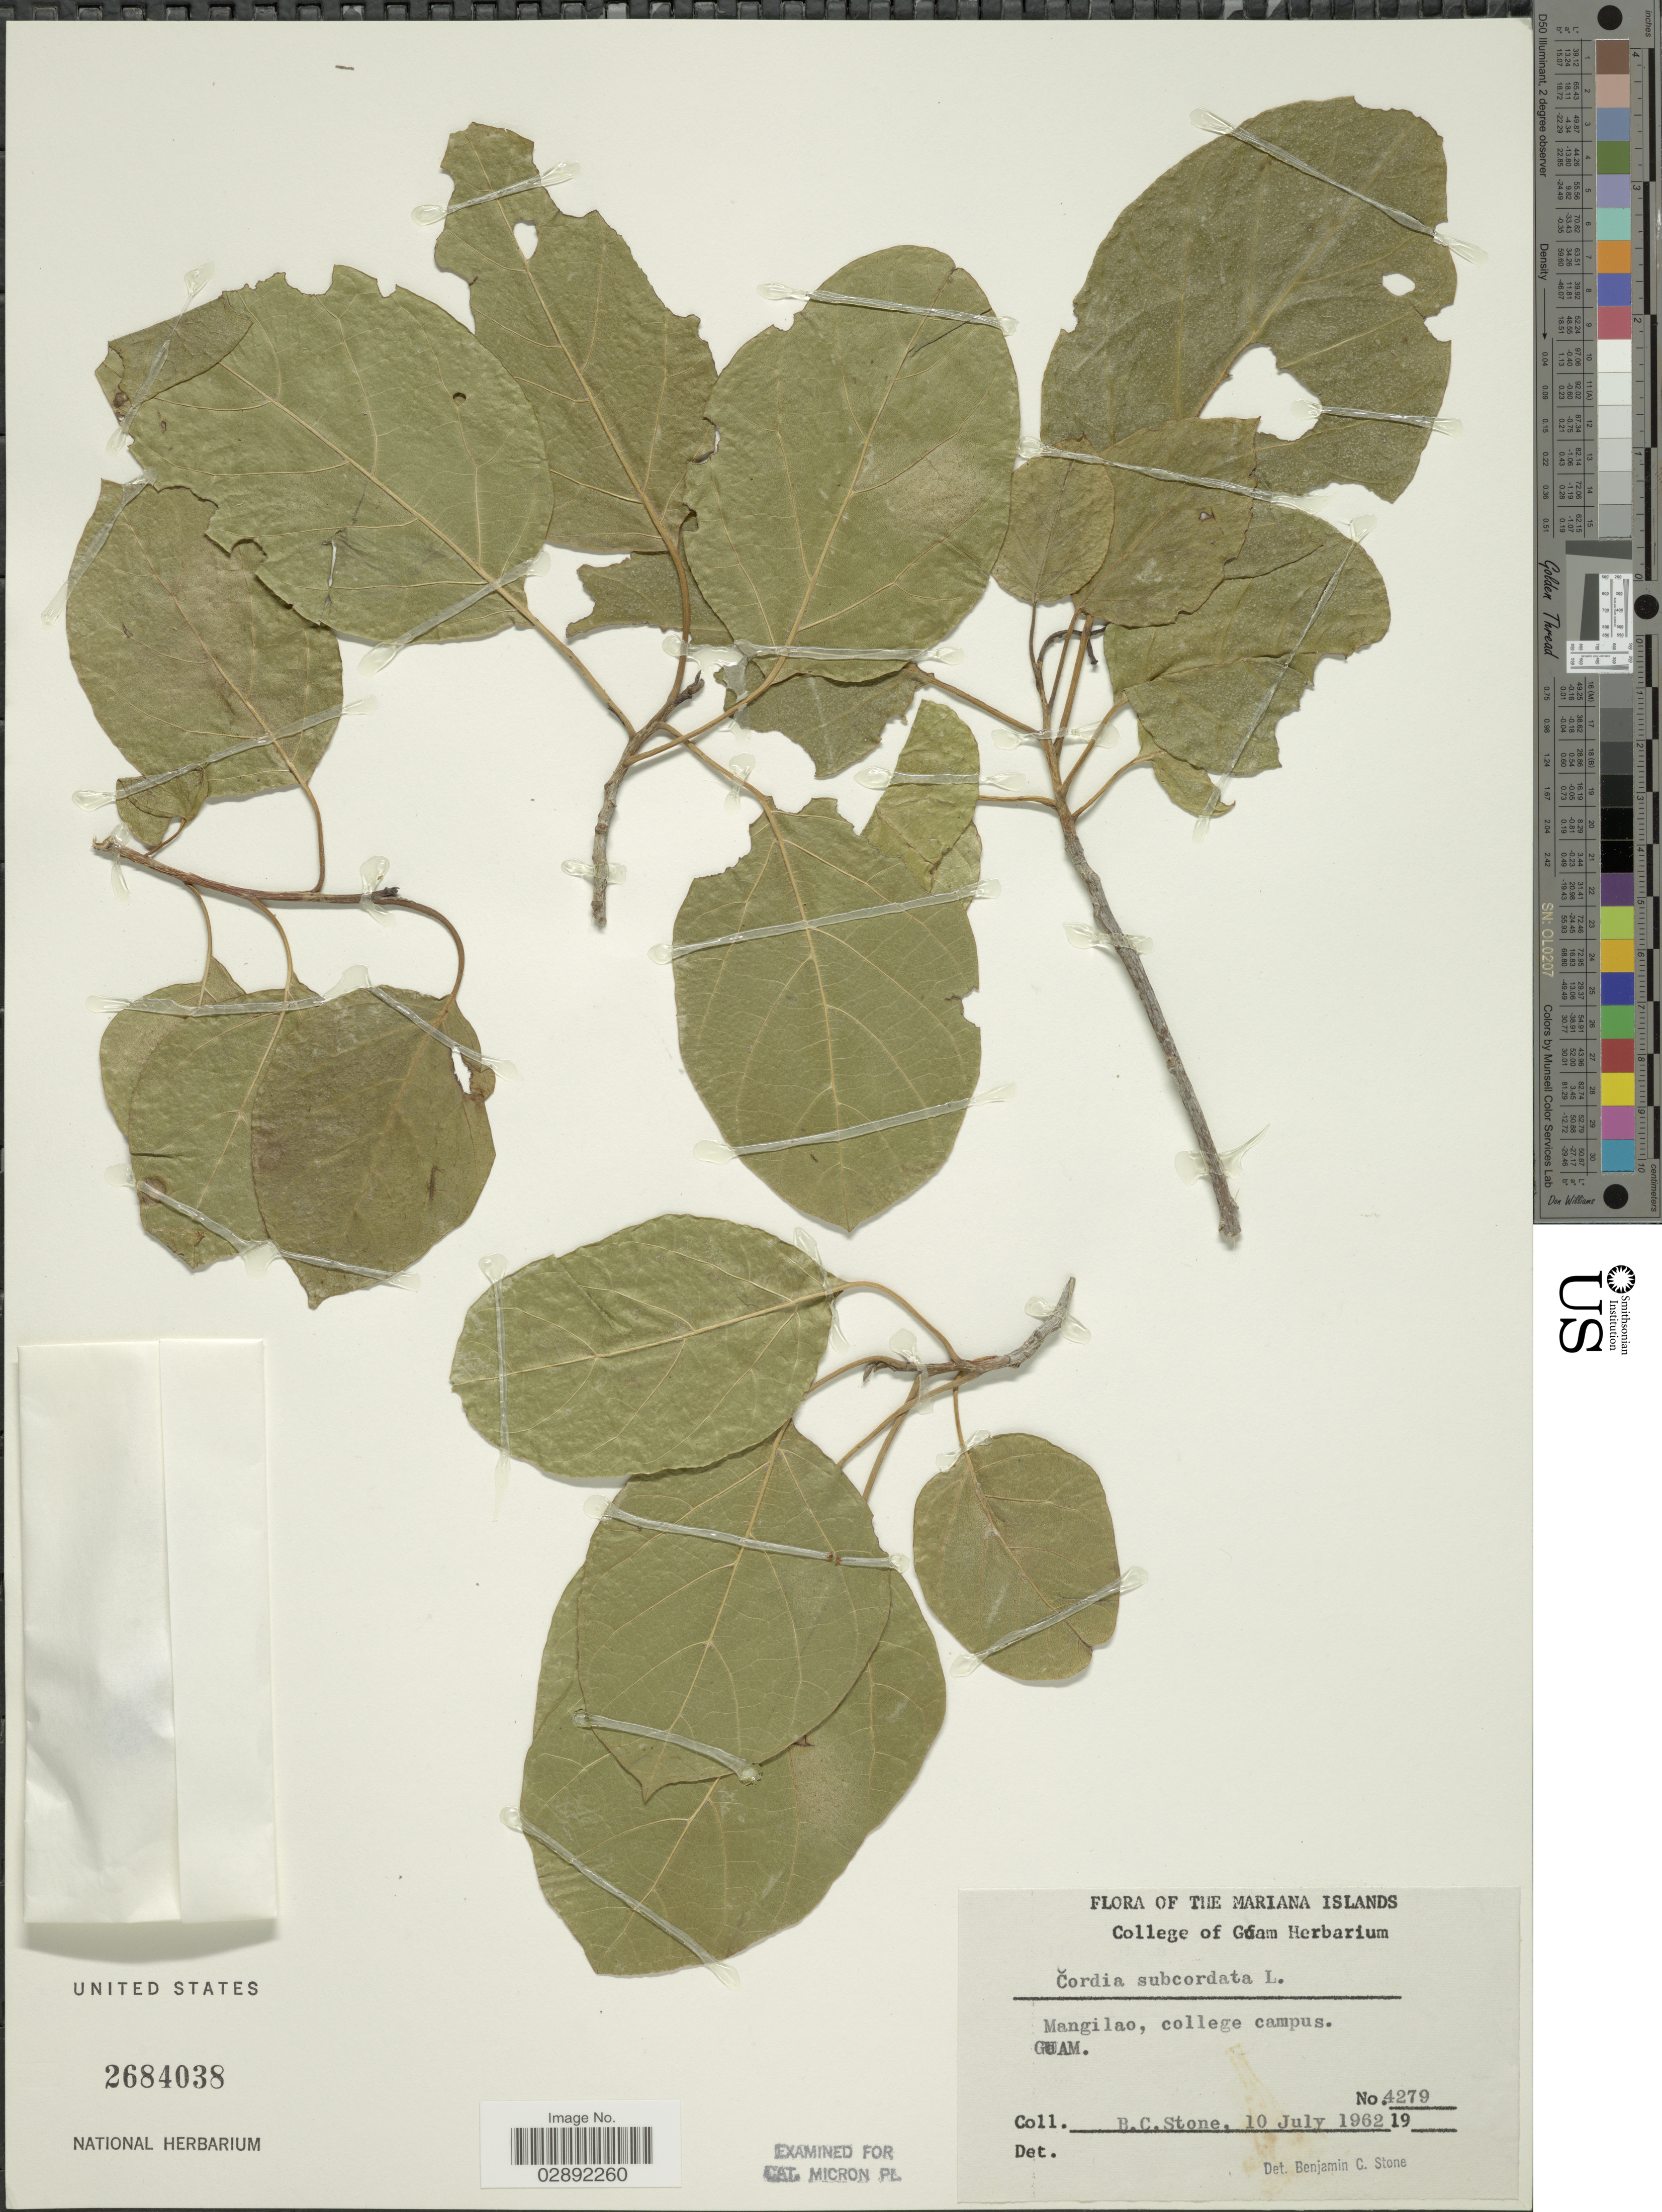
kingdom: Plantae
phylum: Tracheophyta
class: Magnoliopsida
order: Boraginales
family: Cordiaceae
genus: Cordia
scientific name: Cordia subcordata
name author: Lam.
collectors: B. C. Stone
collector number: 4279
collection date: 1962-07-10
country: Guam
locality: Mariana Islands. Mangilao, college campus.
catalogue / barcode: US 2684038